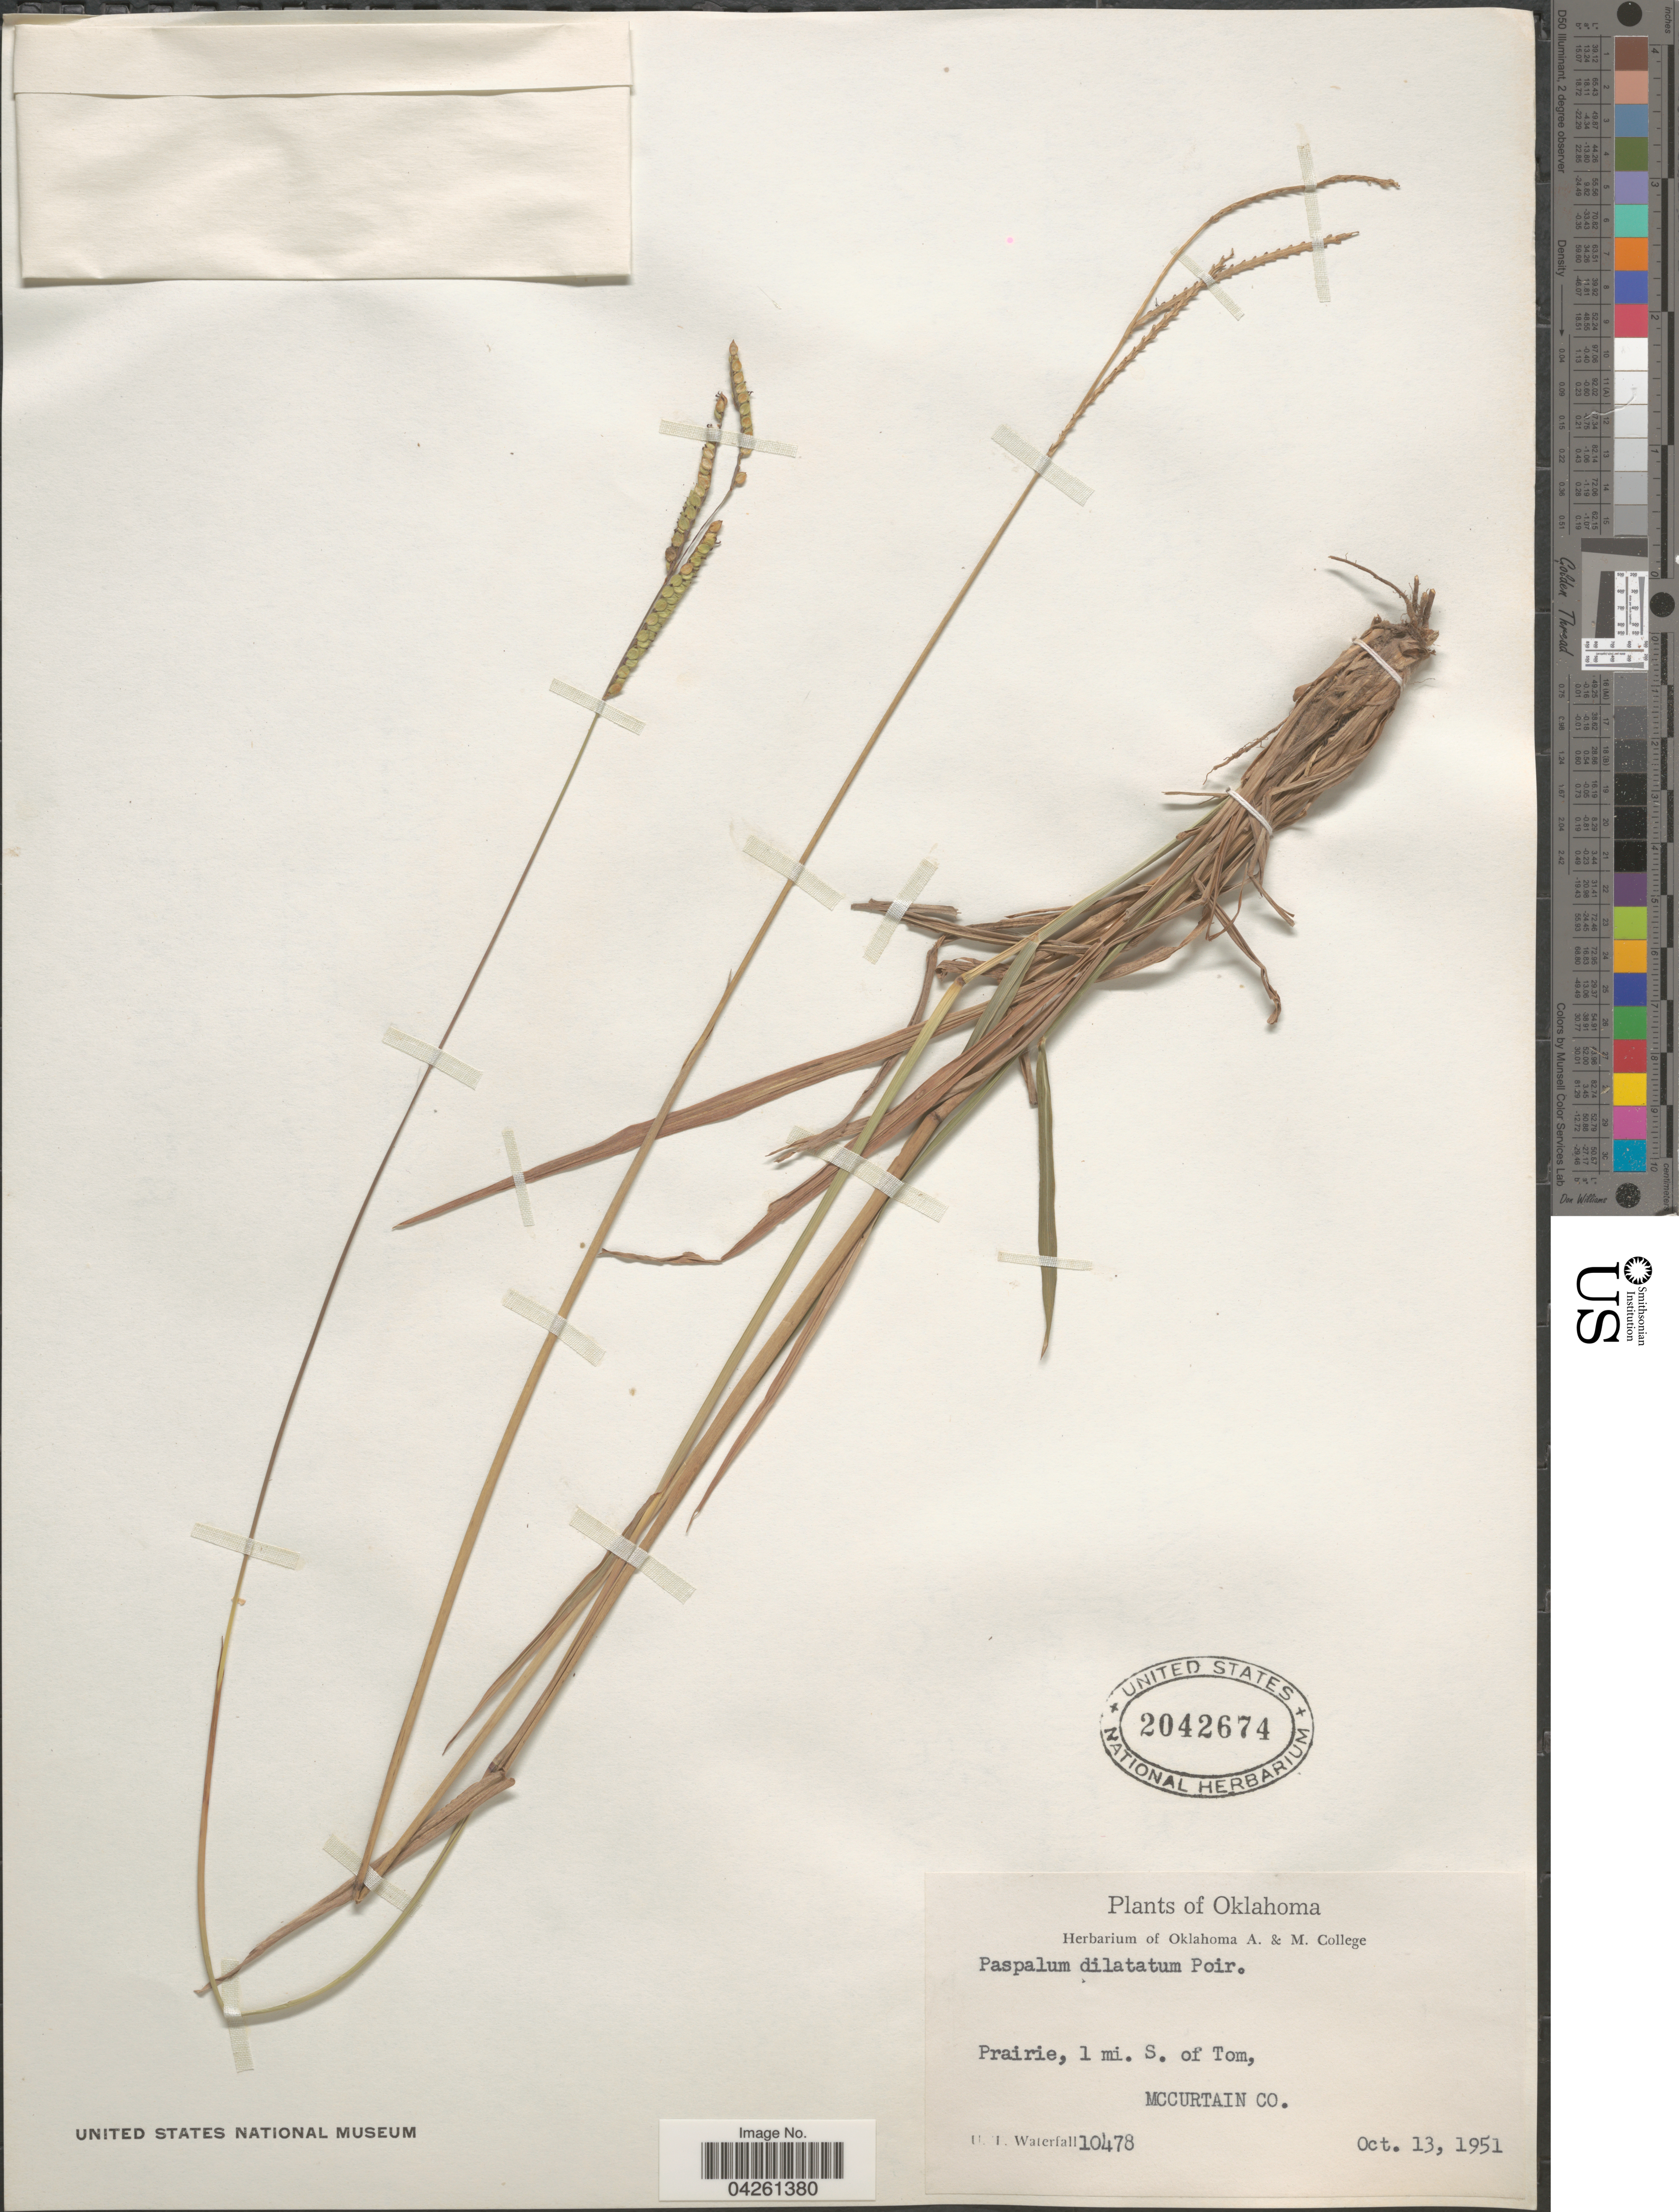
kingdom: Plantae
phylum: Tracheophyta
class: Liliopsida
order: Poales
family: Poaceae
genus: Paspalum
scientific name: Paspalum dilatatum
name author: Poir.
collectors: U. T. Waterfall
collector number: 10478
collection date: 1951-10-13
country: United States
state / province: Oklahoma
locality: Prairie, 1 mi. S. of Tom, McCurtain Co.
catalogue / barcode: US 2042674